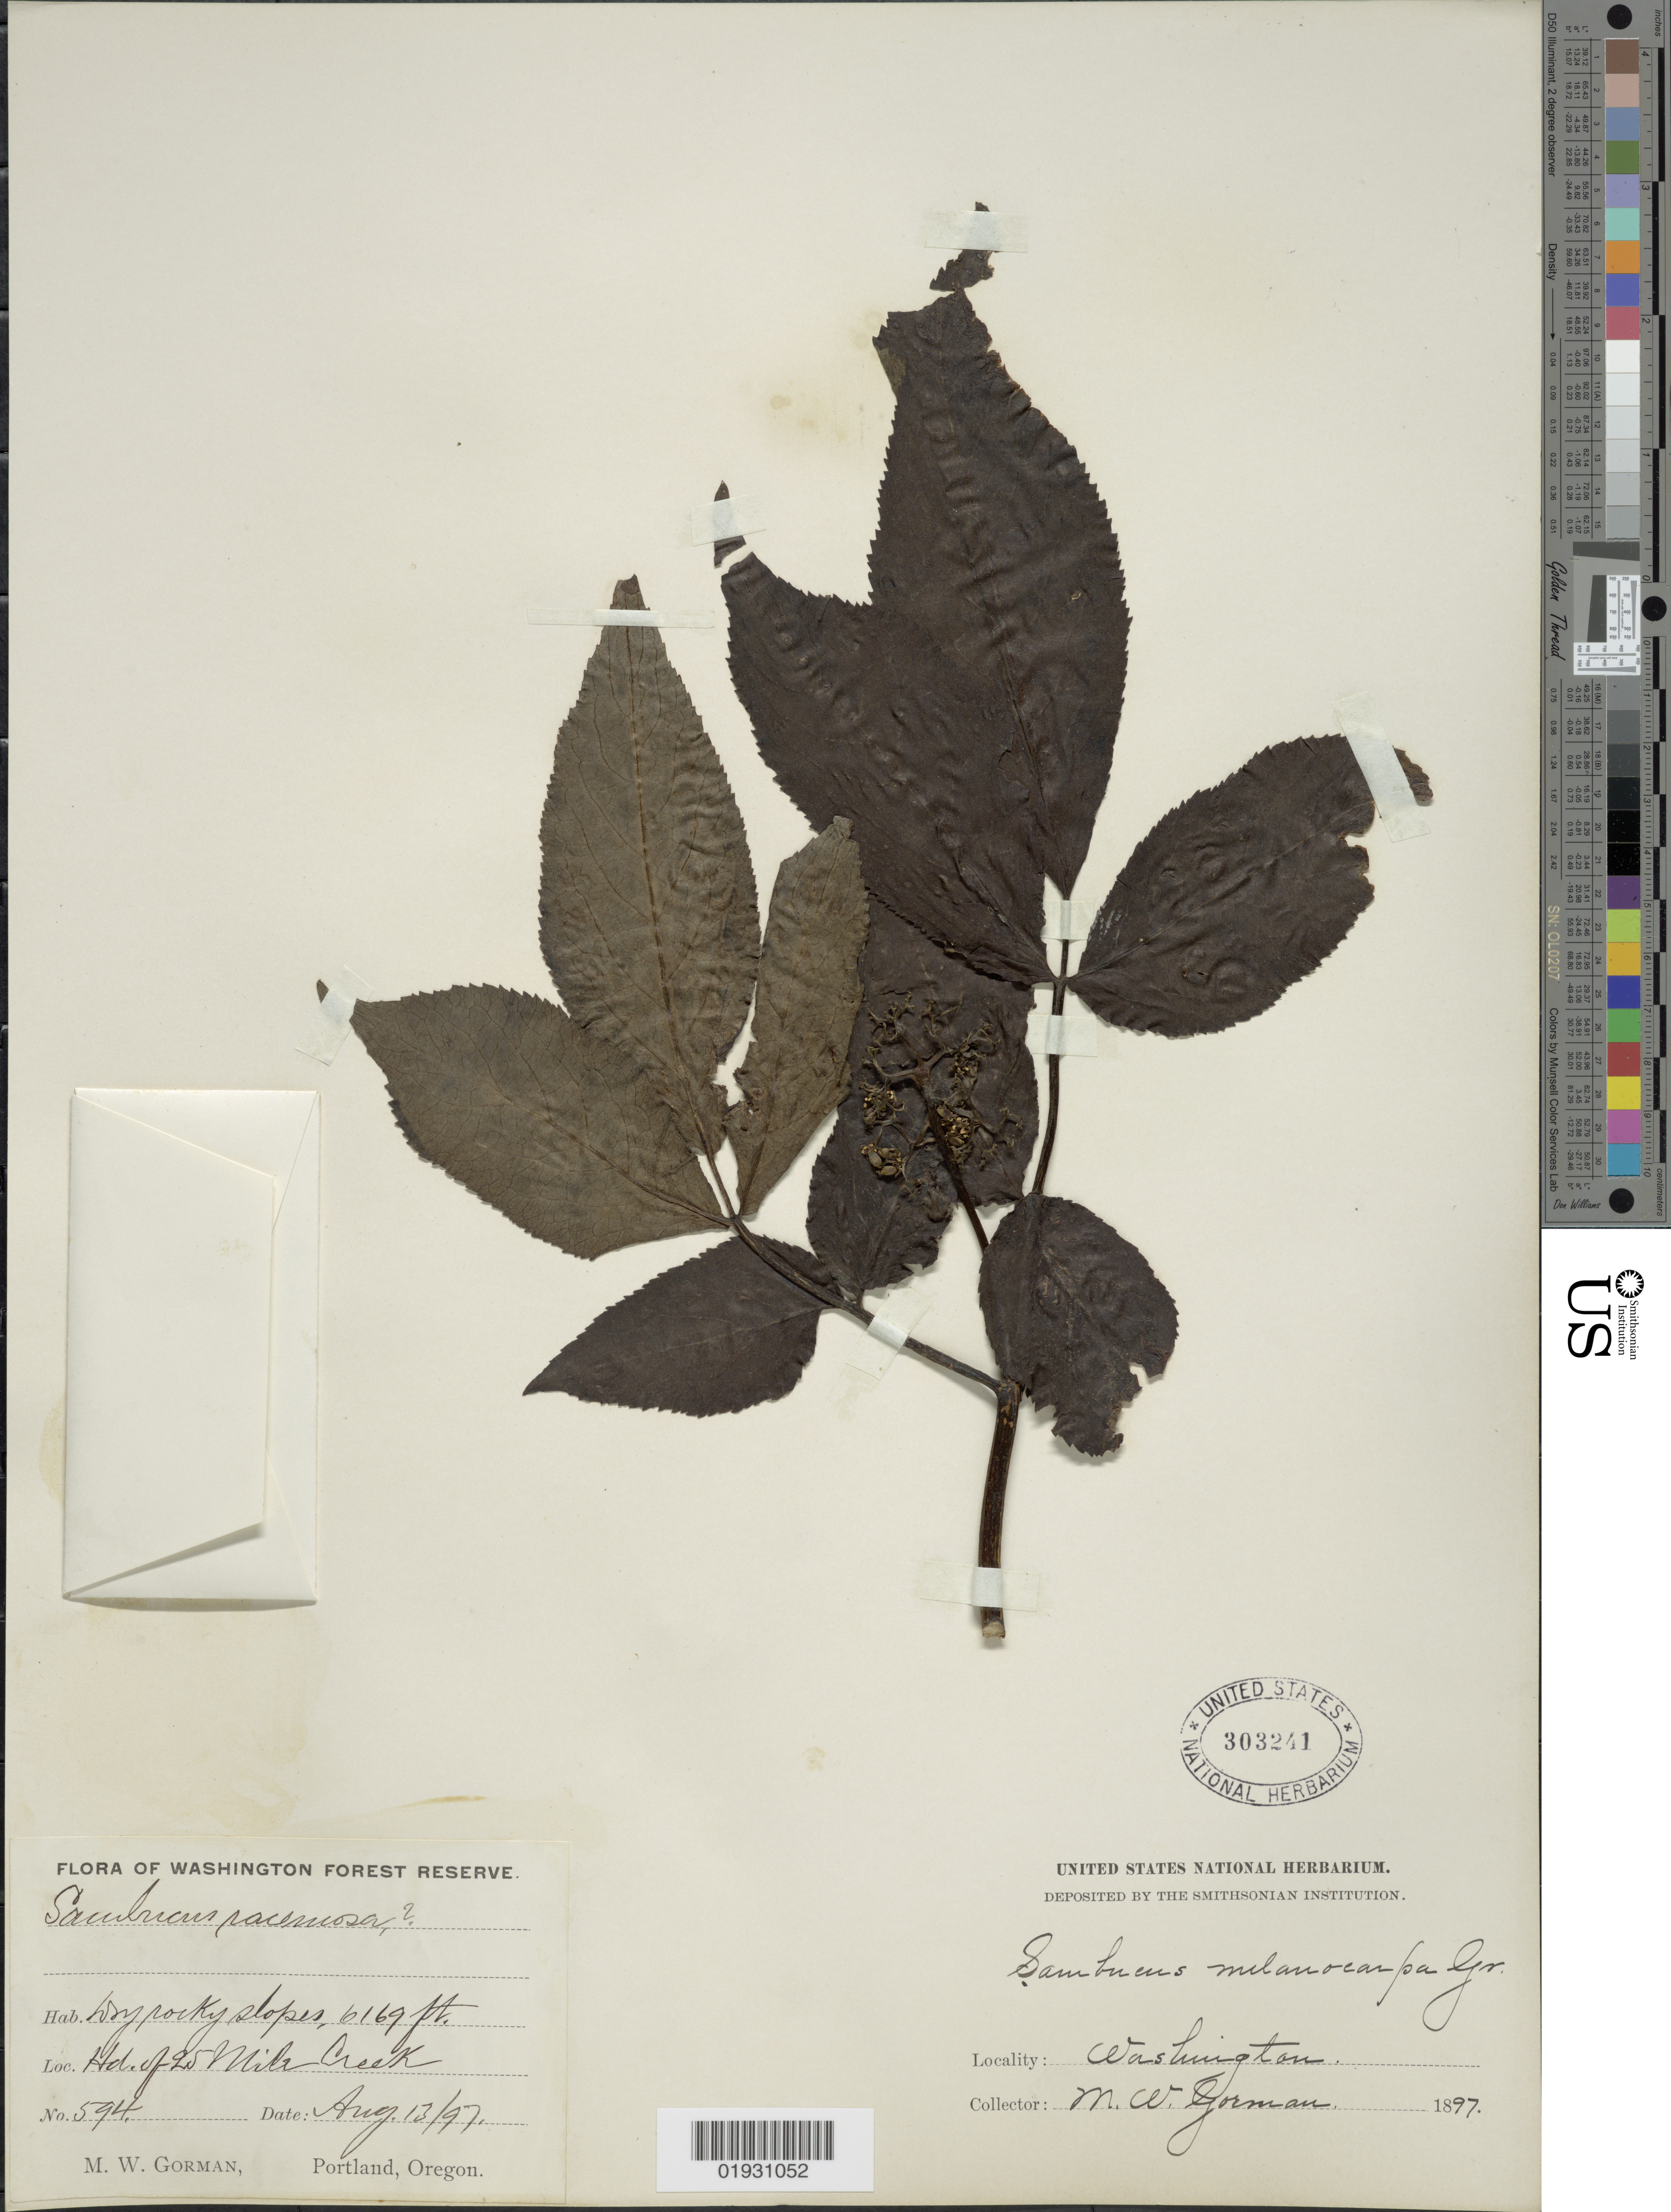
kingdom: Plantae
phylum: Tracheophyta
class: Magnoliopsida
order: Dipsacales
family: Viburnaceae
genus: Sambucus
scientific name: Sambucus melanocarpa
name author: A. Gray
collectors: M. W. Gorman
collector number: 594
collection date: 1897-08-13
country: United States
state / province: Washington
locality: Washington Forest Reserve. Hd. of 25 Mile Creek.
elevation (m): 1880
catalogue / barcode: US 303241